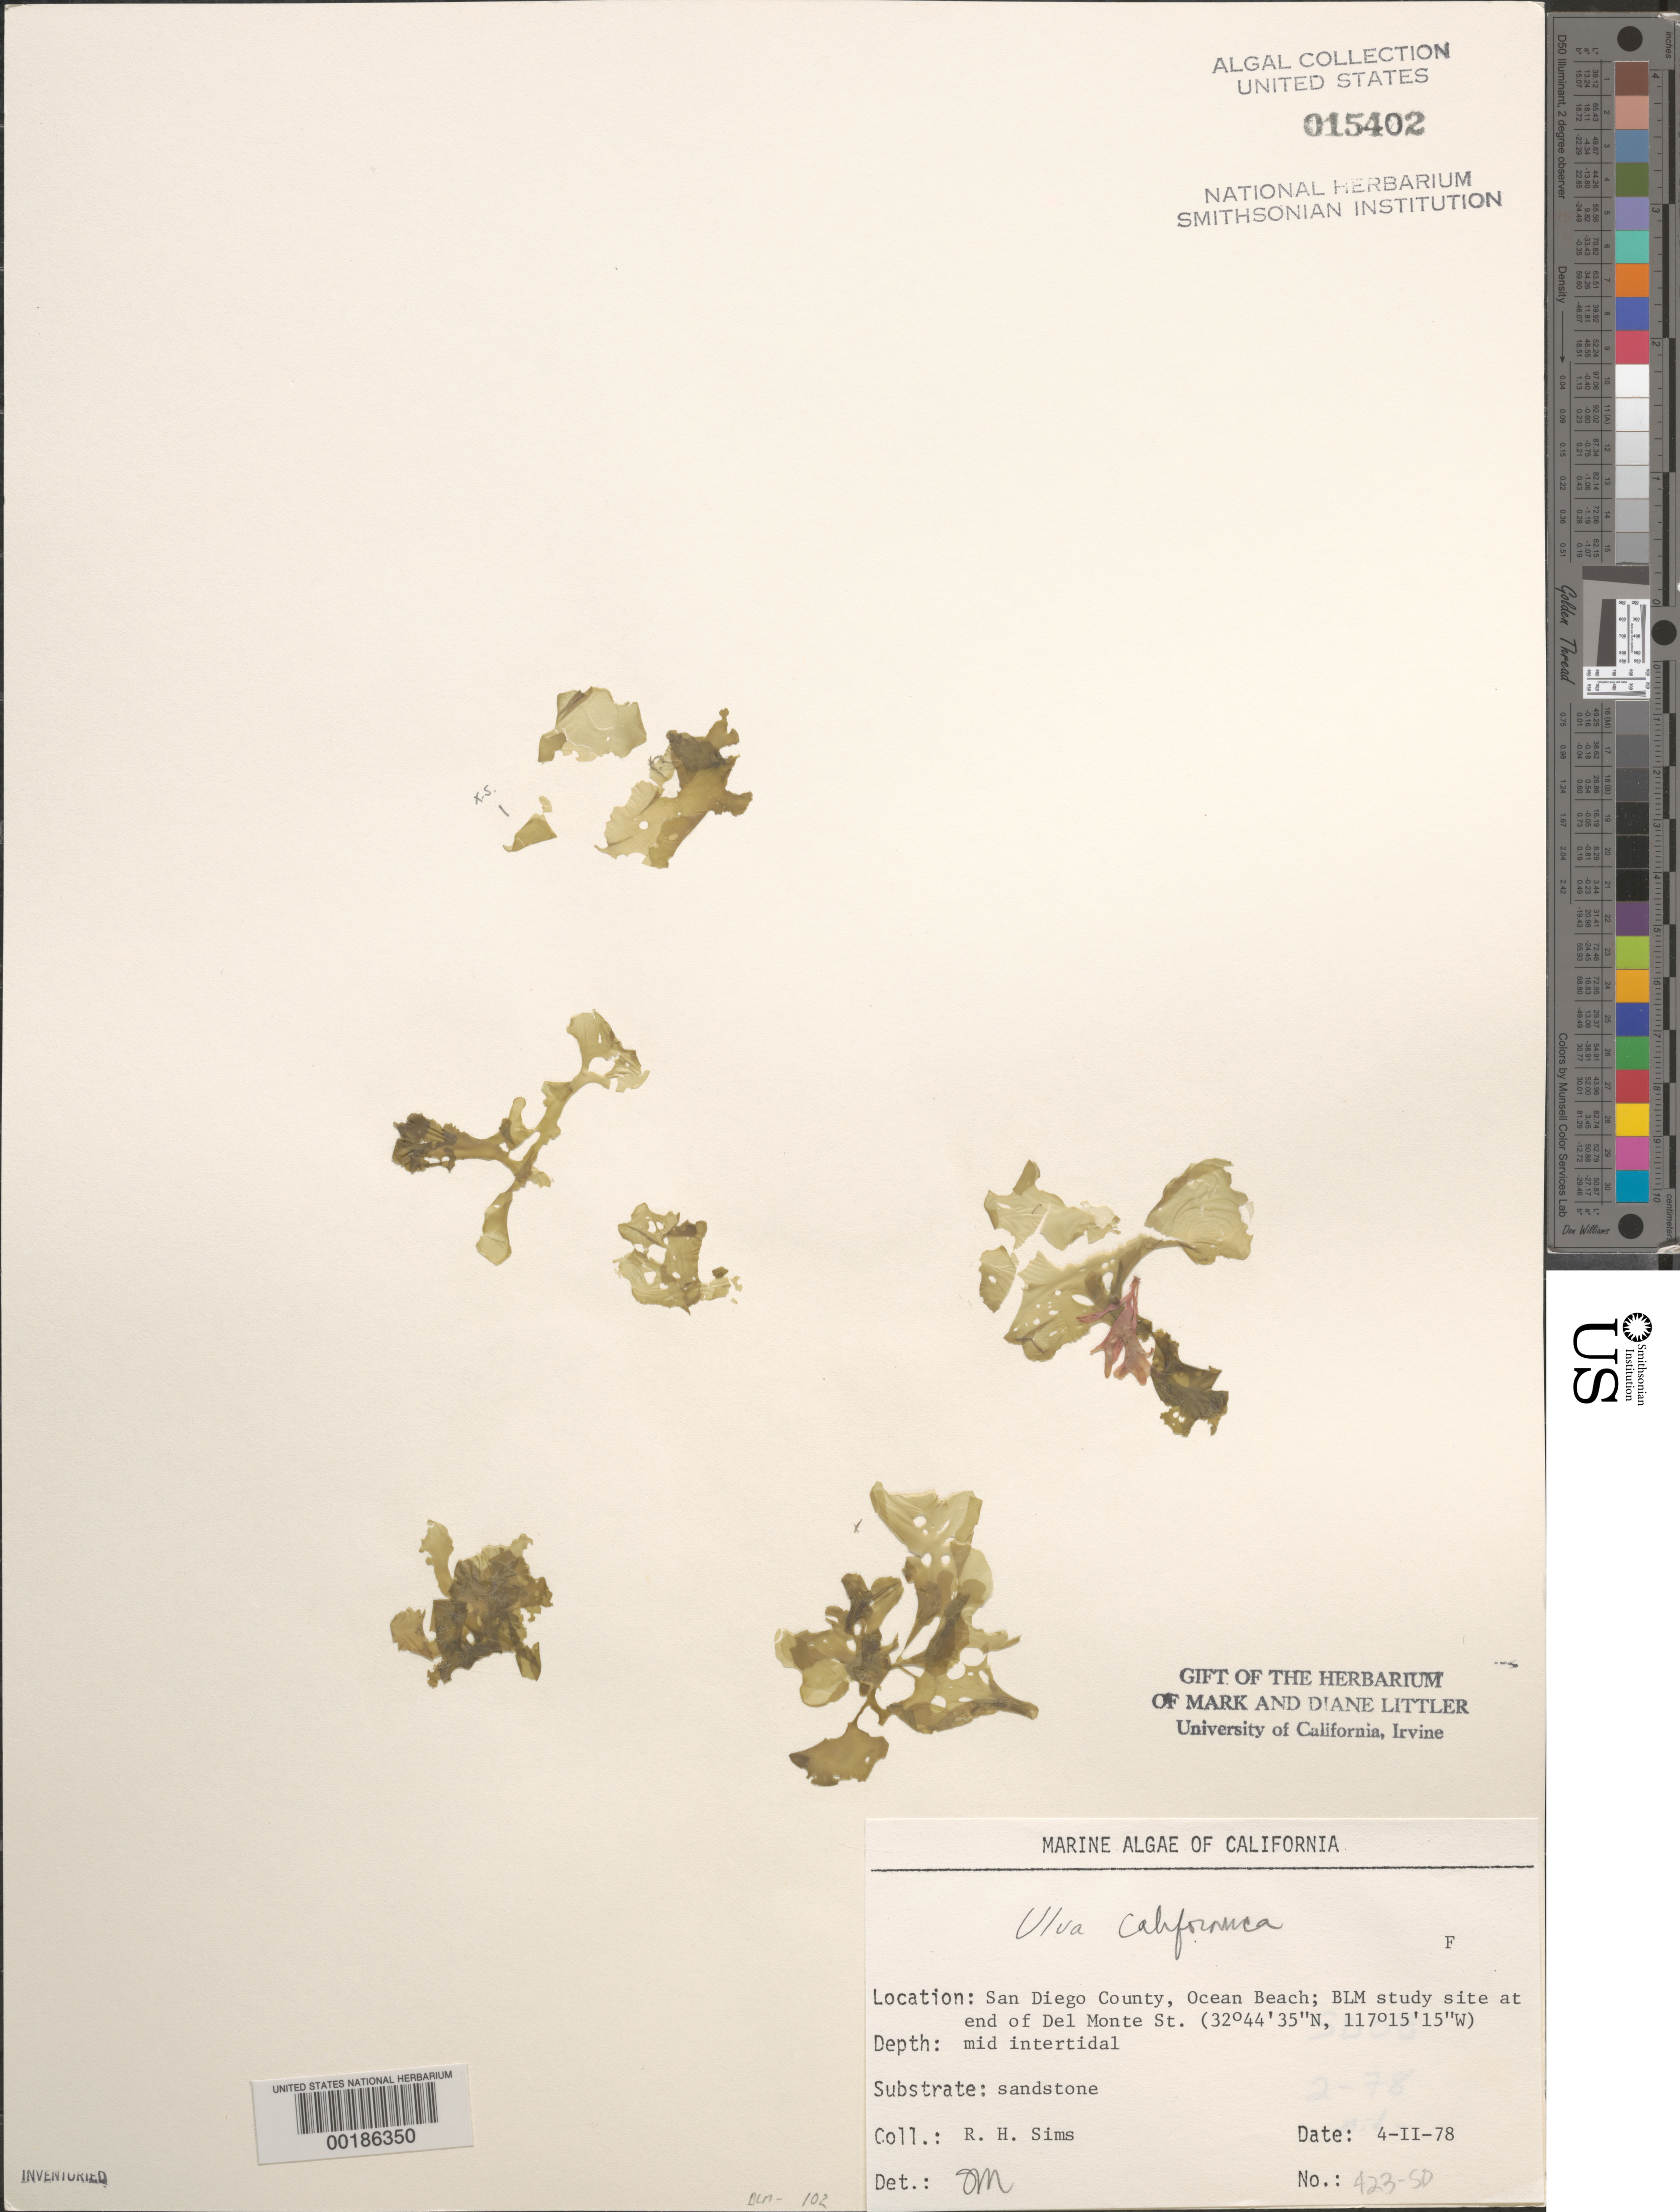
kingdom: Plantae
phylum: Chlorophyta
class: Ulvophyceae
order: Ulvales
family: Ulvaceae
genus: Ulva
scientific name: Ulva californica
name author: N.Wille in Collins et al.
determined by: Murray, S. N.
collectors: R. H. Sims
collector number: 423-SD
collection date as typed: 04 Feb 1978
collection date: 1978-02-04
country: United States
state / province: California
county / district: San Diego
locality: Ocean Beach, end of Del Monte Street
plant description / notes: BLM-SOCALBIGHT Rocky Intertidal Survey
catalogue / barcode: US 15402